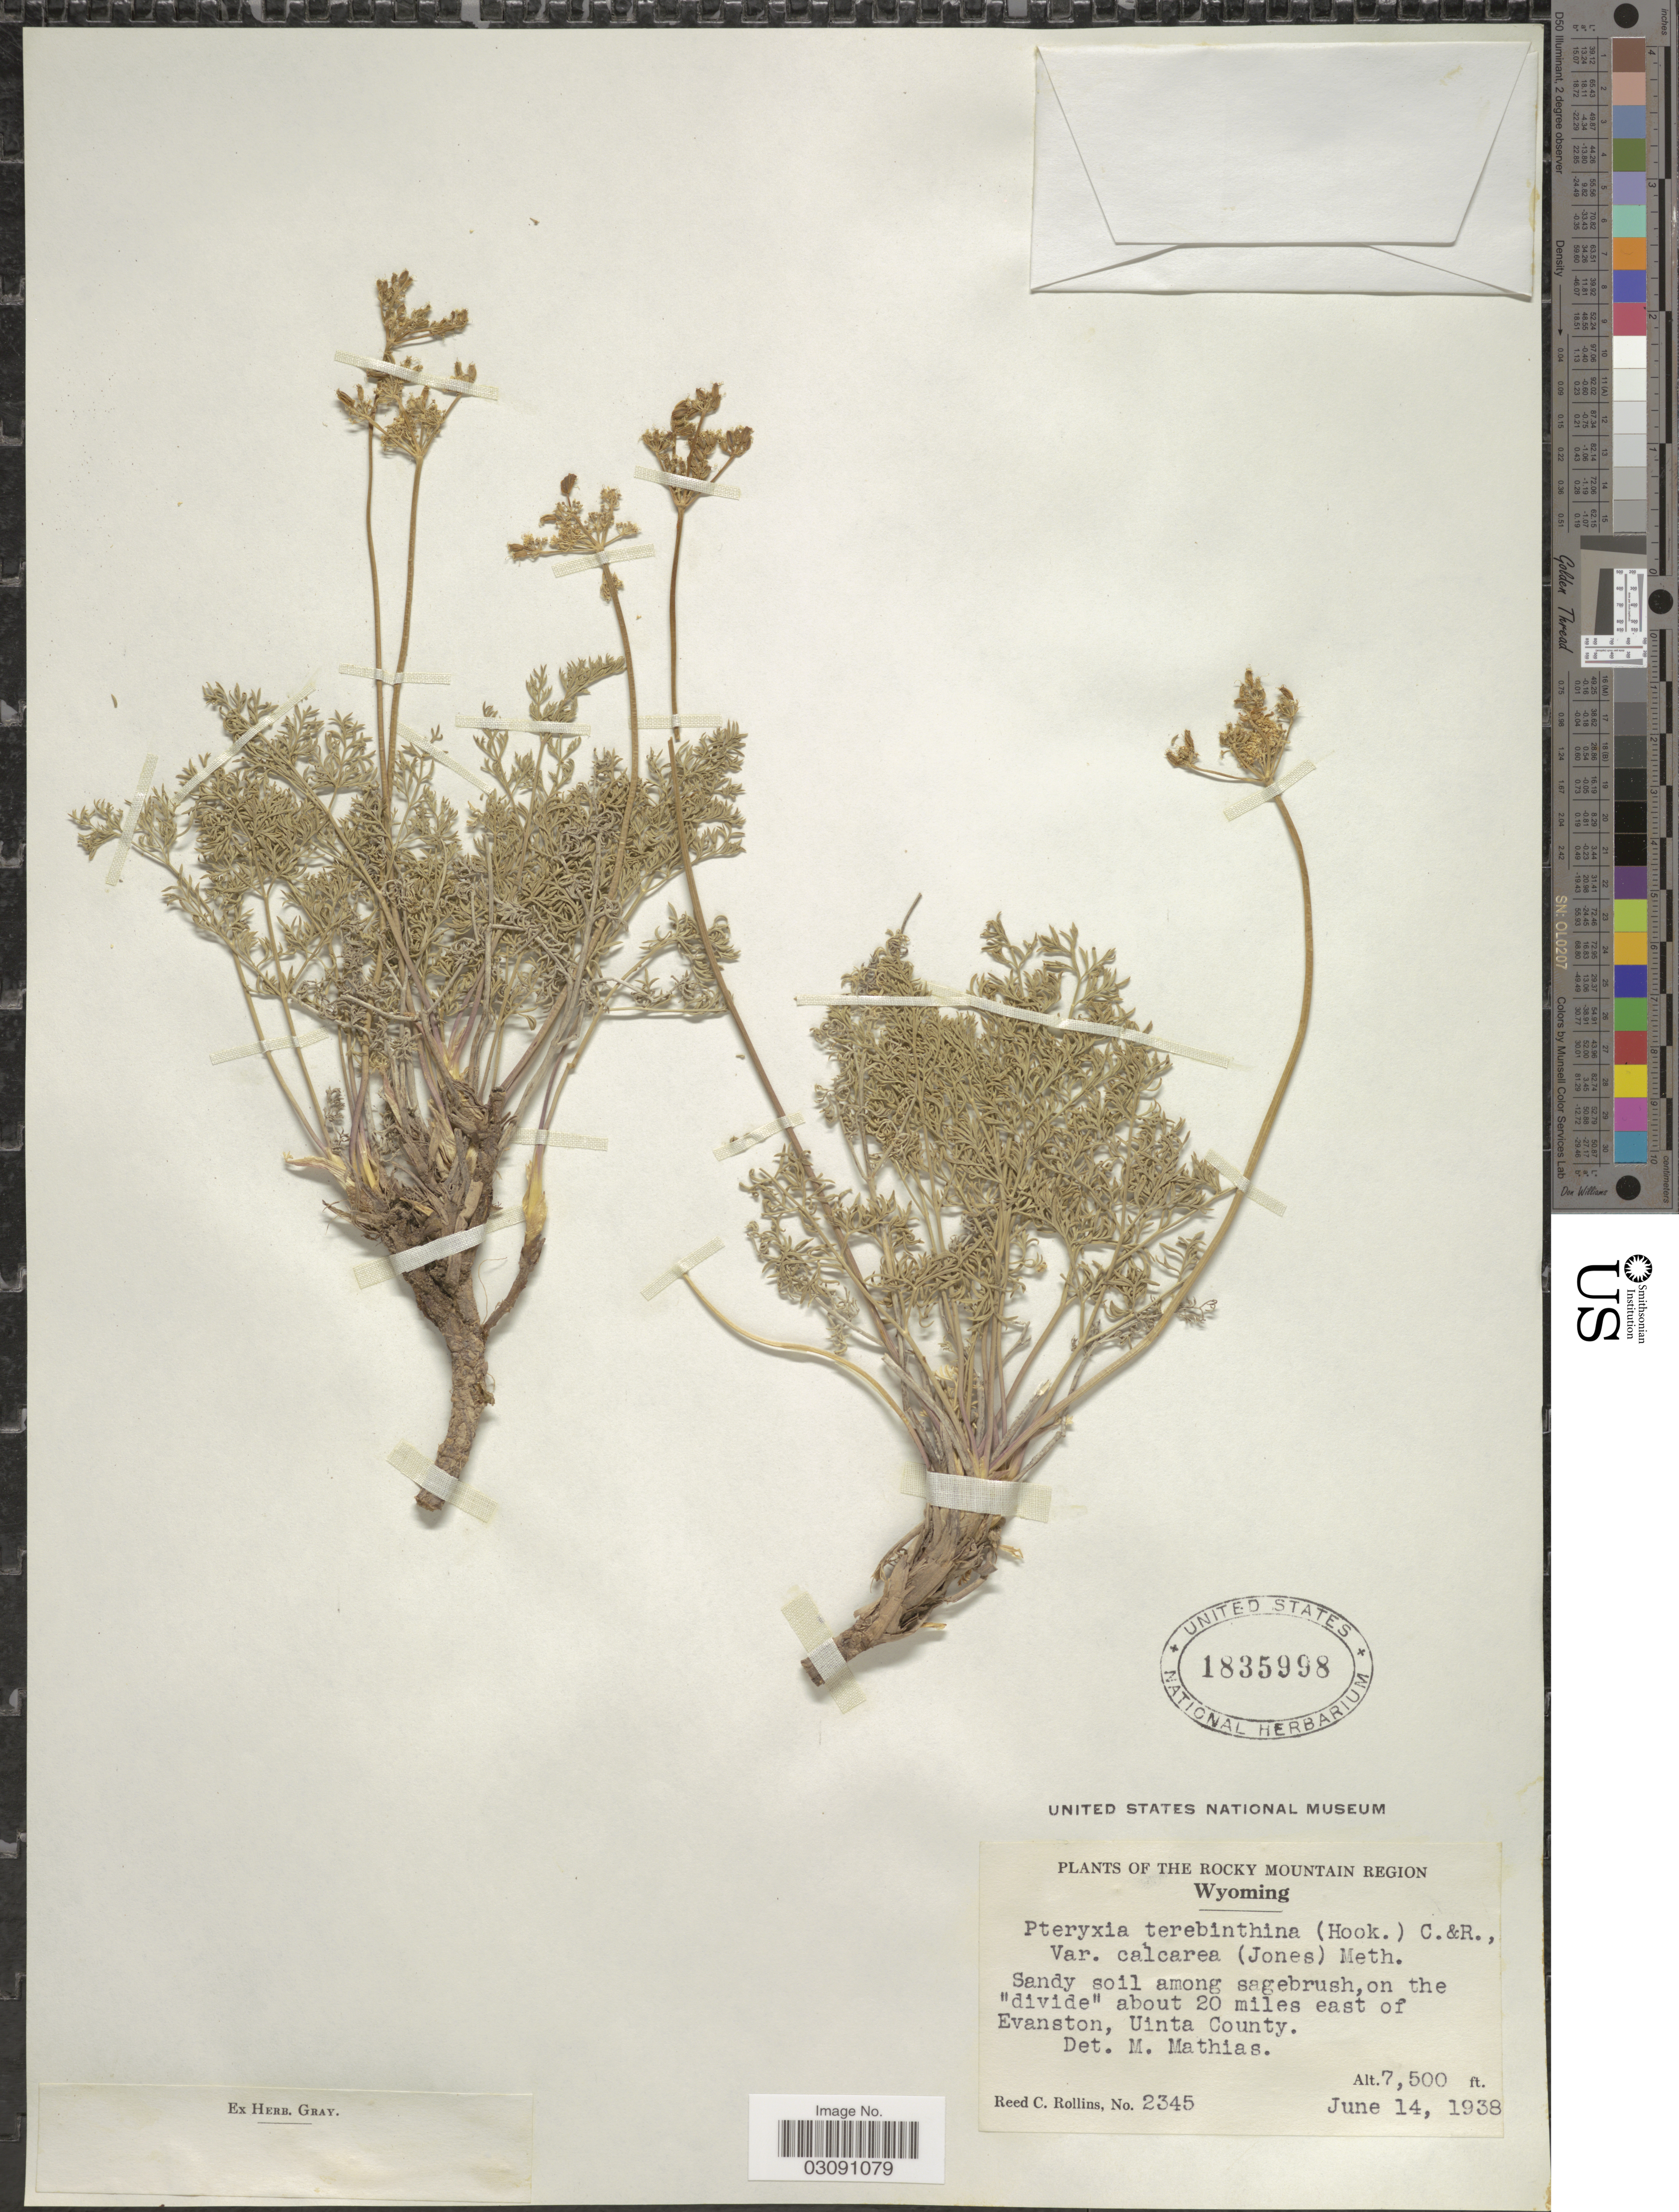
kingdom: Plantae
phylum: Tracheophyta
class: Magnoliopsida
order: Apiales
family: Apiaceae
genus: Pteryxia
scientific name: Pteryxia terebinthina var. calcarea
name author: (M.E. Jones) Mathias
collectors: R. C. Rollins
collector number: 2345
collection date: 1938-06-14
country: United States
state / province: Wyoming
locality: The Rocky Mountain Region, Sandy soil among sagebrush, on the "divide" about 20 miles east of Evanston, Uinta County.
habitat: sandy soil among sagebrush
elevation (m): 2286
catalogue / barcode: US 1835998